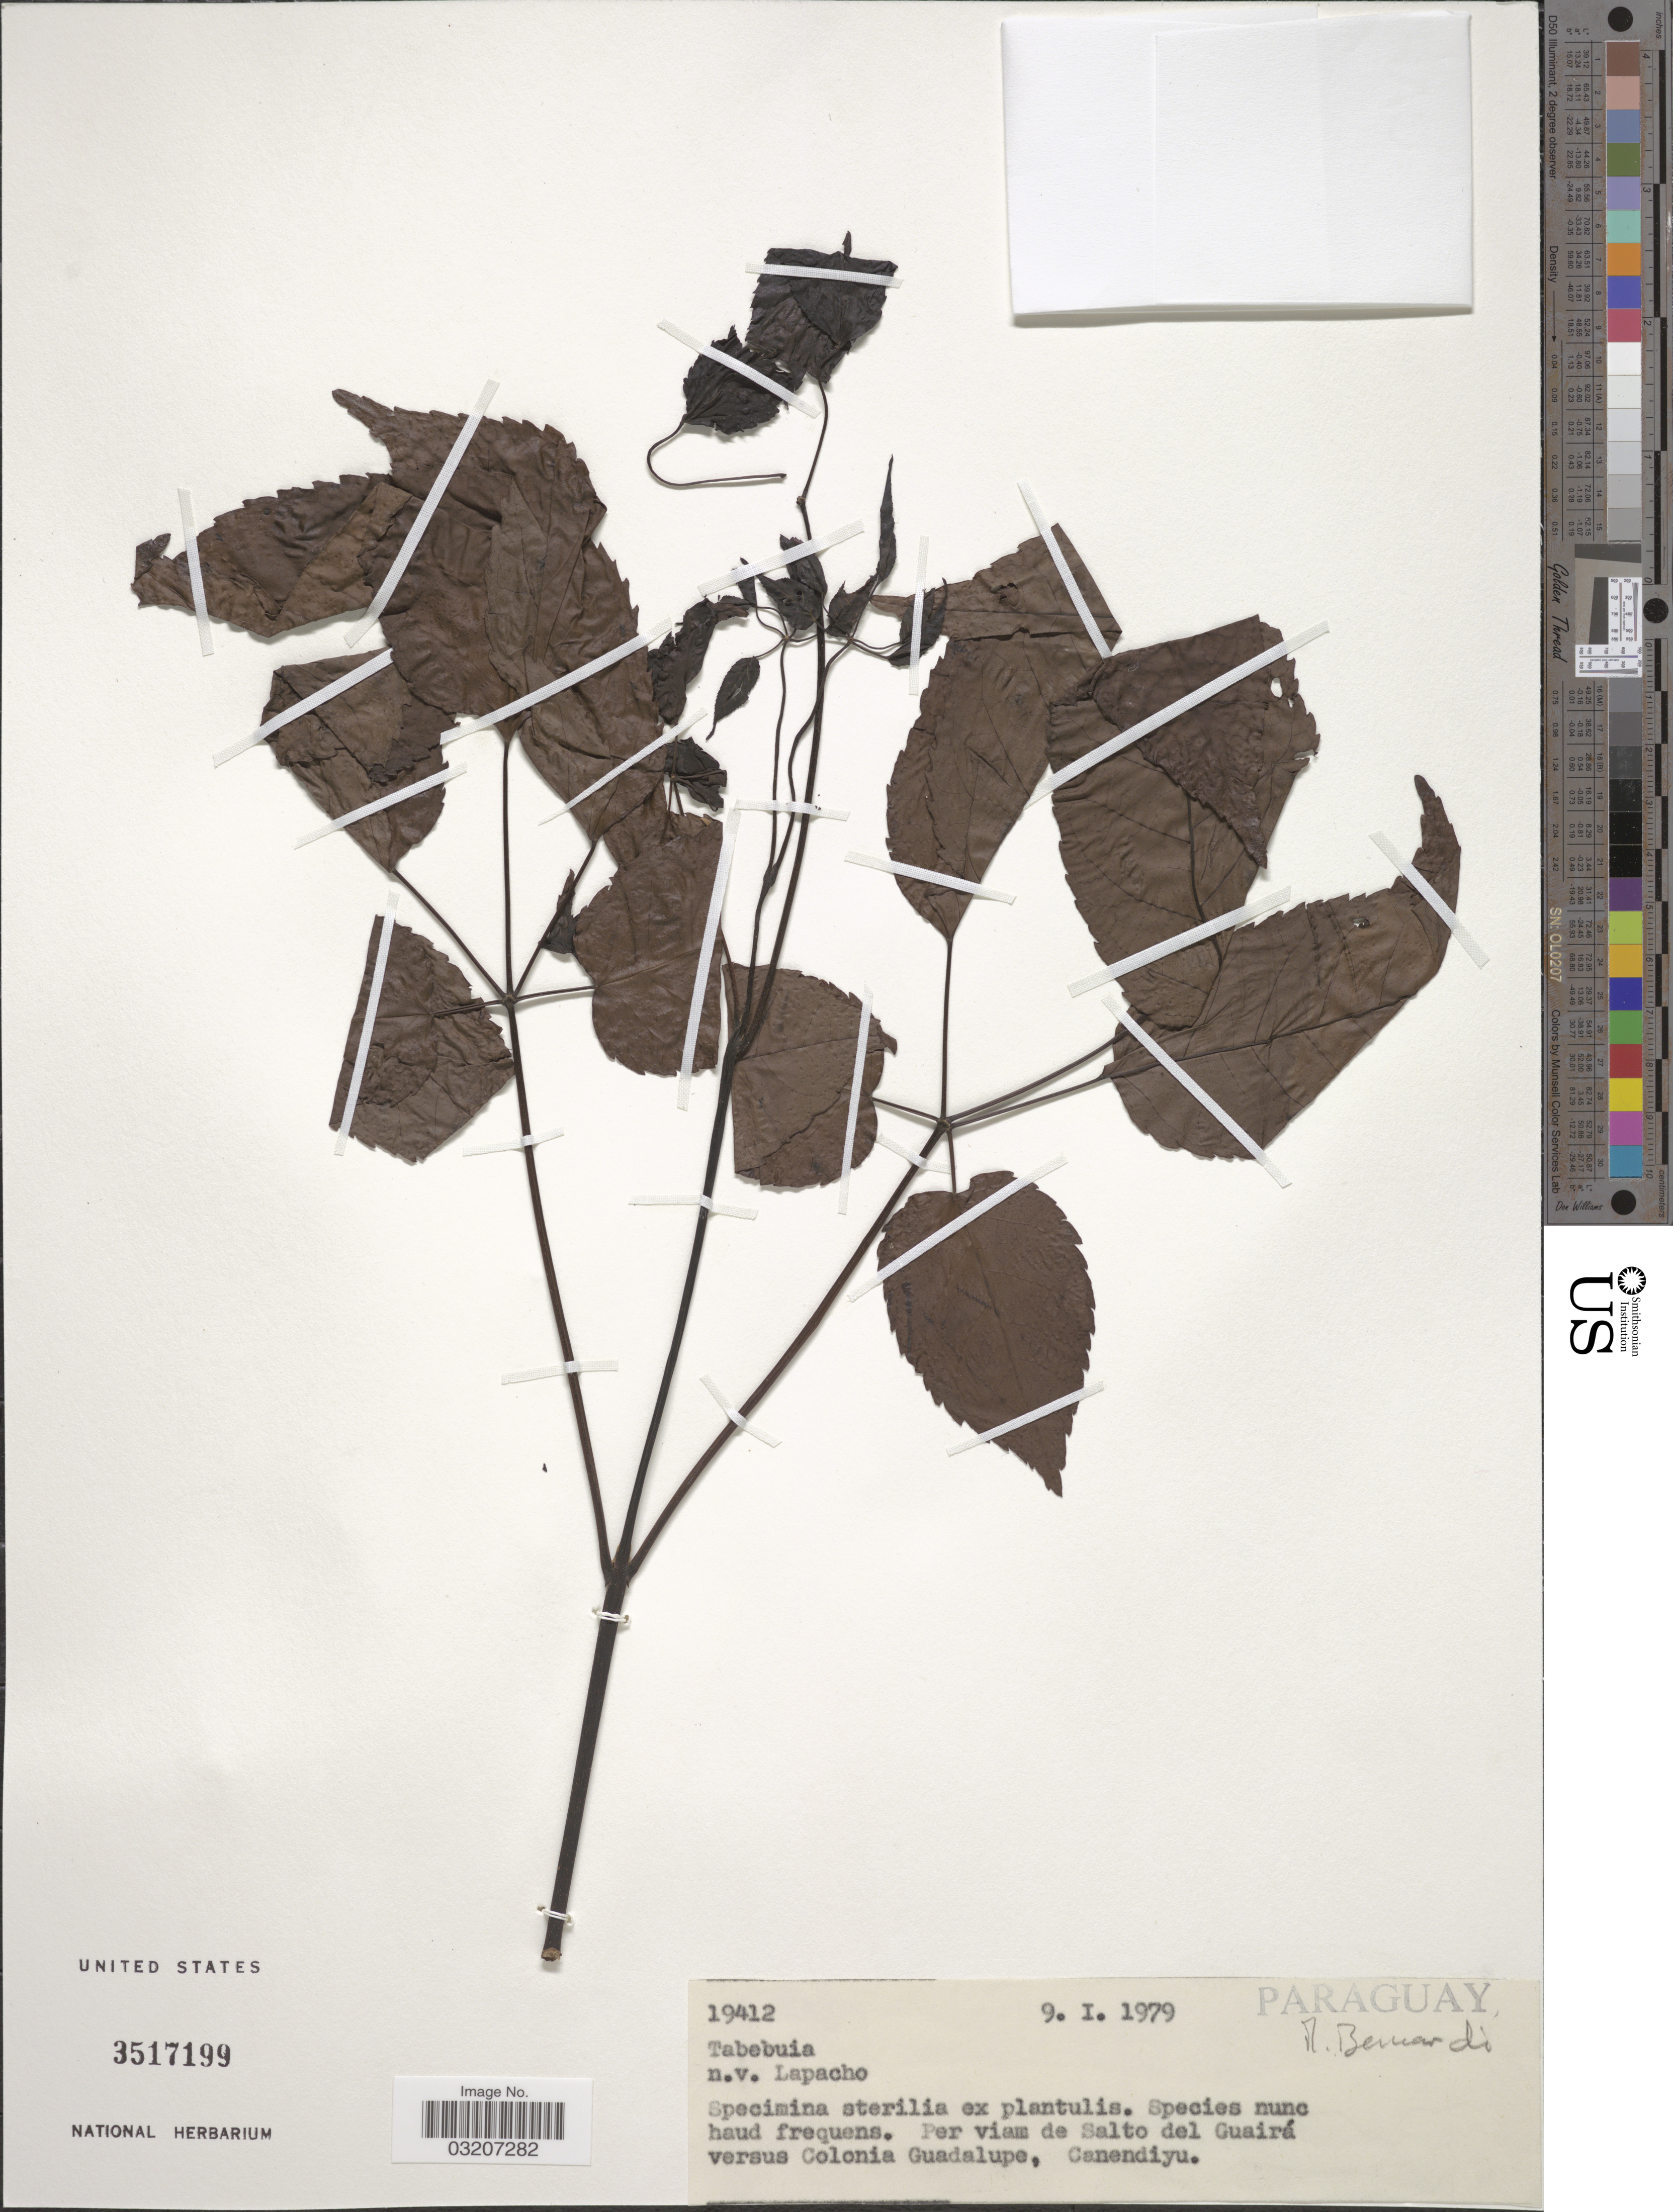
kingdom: Plantae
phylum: Tracheophyta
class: Magnoliopsida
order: Lamiales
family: Bignoniaceae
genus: Tabebuia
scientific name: Tabebuia sp.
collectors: M. Bernardi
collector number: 19412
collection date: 1979-01-09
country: Paraguay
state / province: Guaira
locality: Per viam de Salto del Guairá versus Colonia Guadalupe, Canendiyu.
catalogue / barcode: US 3517199